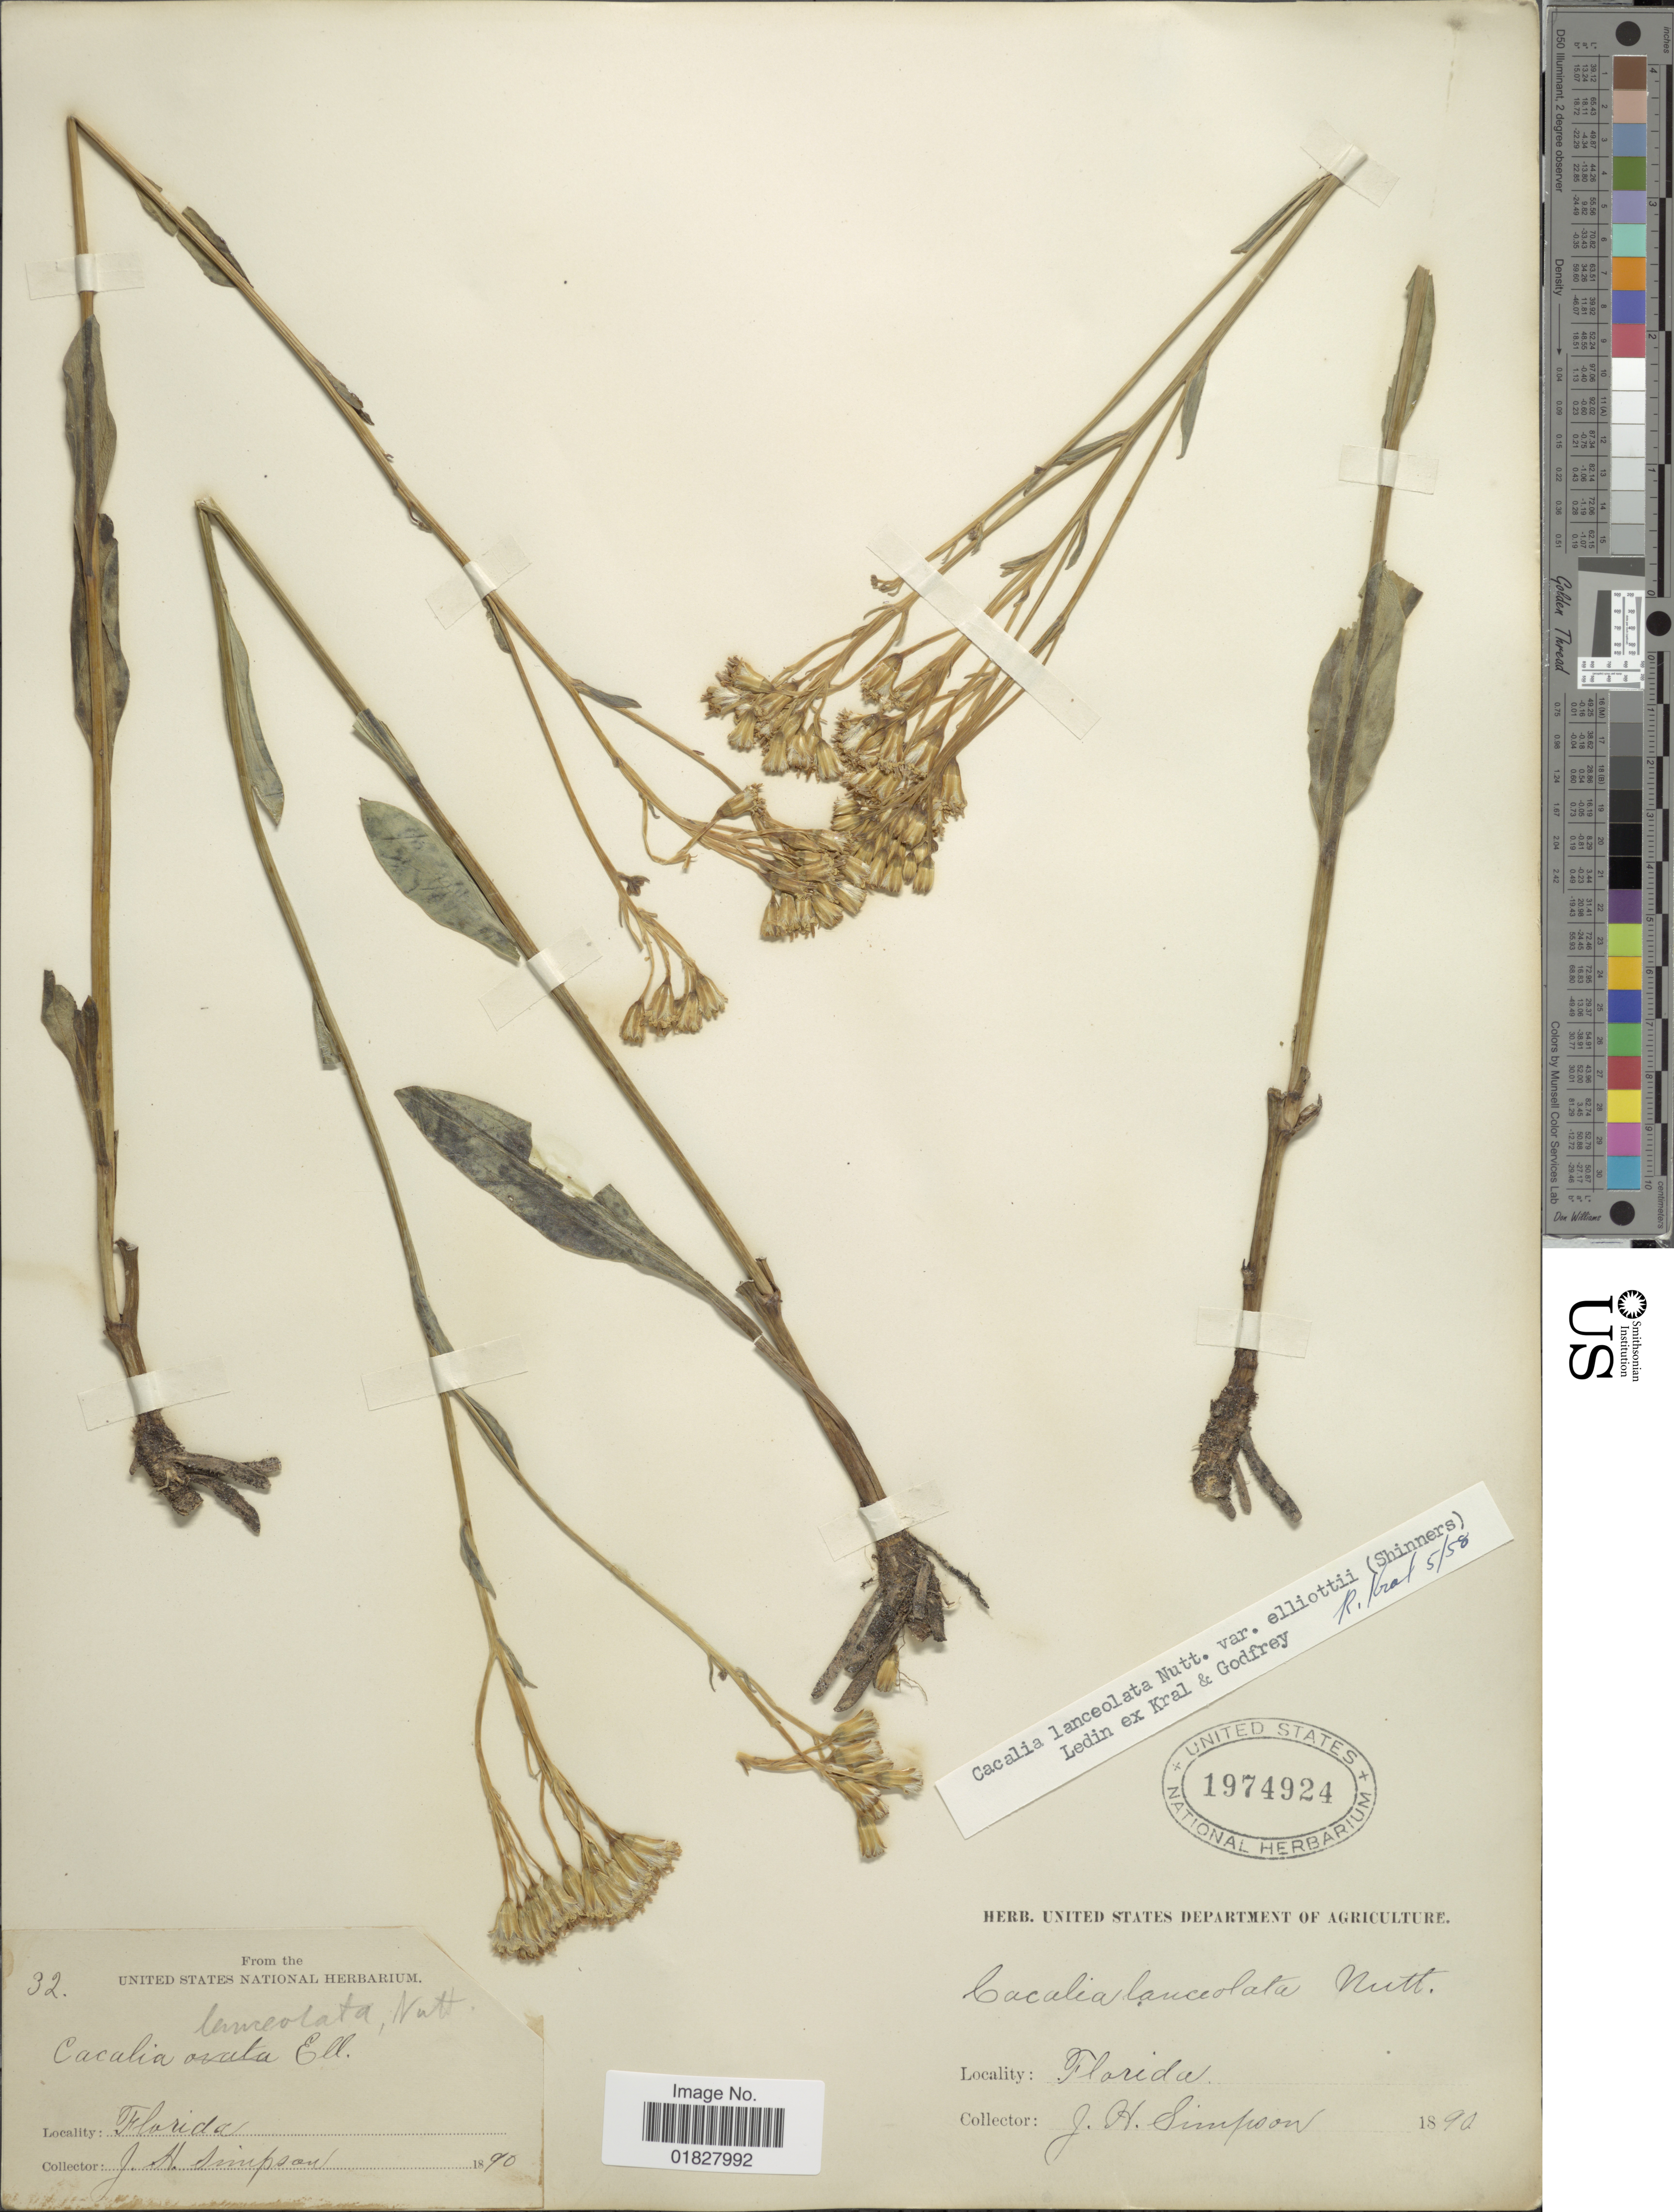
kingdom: Plantae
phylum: Tracheophyta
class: Magnoliopsida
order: Asterales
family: Asteraceae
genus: Arnoglossum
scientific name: Arnoglossum ovatum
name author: (Walter) H. Rob.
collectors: J. H. Simpson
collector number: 32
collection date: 1890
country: United States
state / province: Florida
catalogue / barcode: US 1974924